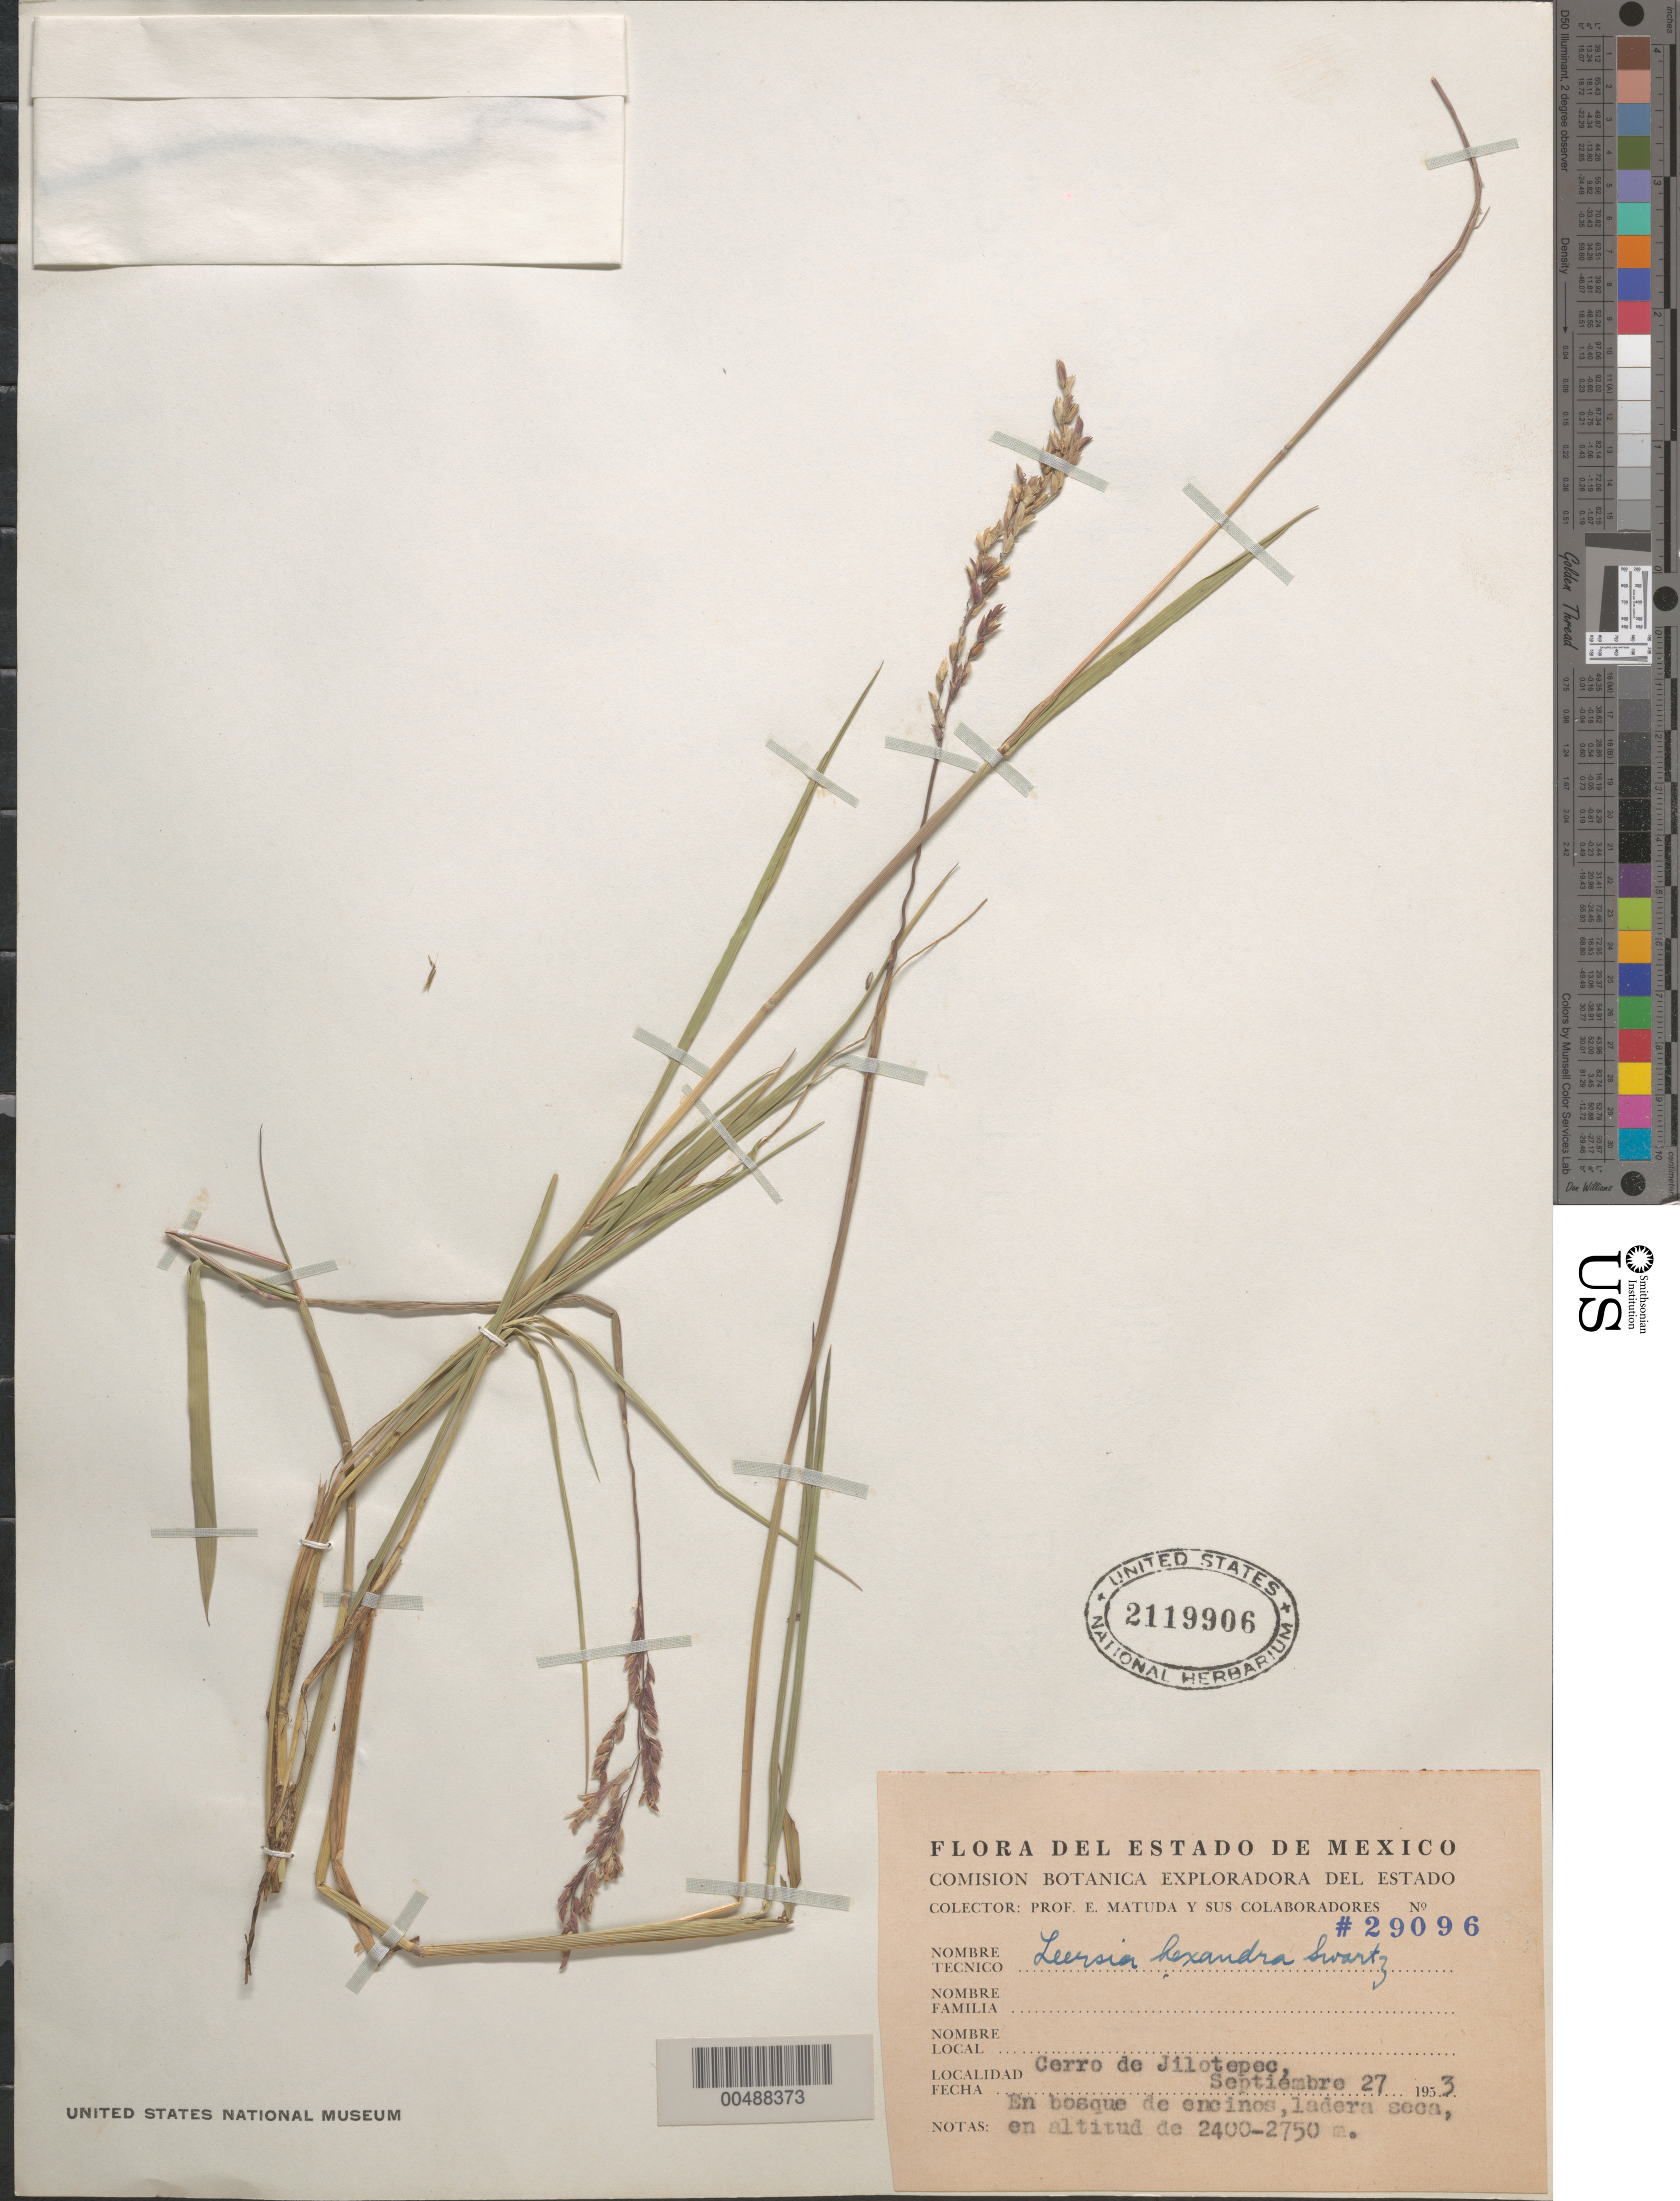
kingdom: Plantae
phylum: Tracheophyta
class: Liliopsida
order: Poales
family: Poaceae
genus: Leersia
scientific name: Leersia hexandra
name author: Sw.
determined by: Soderstrom, T. R.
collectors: E. Matuda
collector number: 29096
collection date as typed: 27 Sep 1953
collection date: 1953-09-27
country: Mexico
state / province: México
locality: Cerro de Jilotepec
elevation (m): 2400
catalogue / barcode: US 2119906